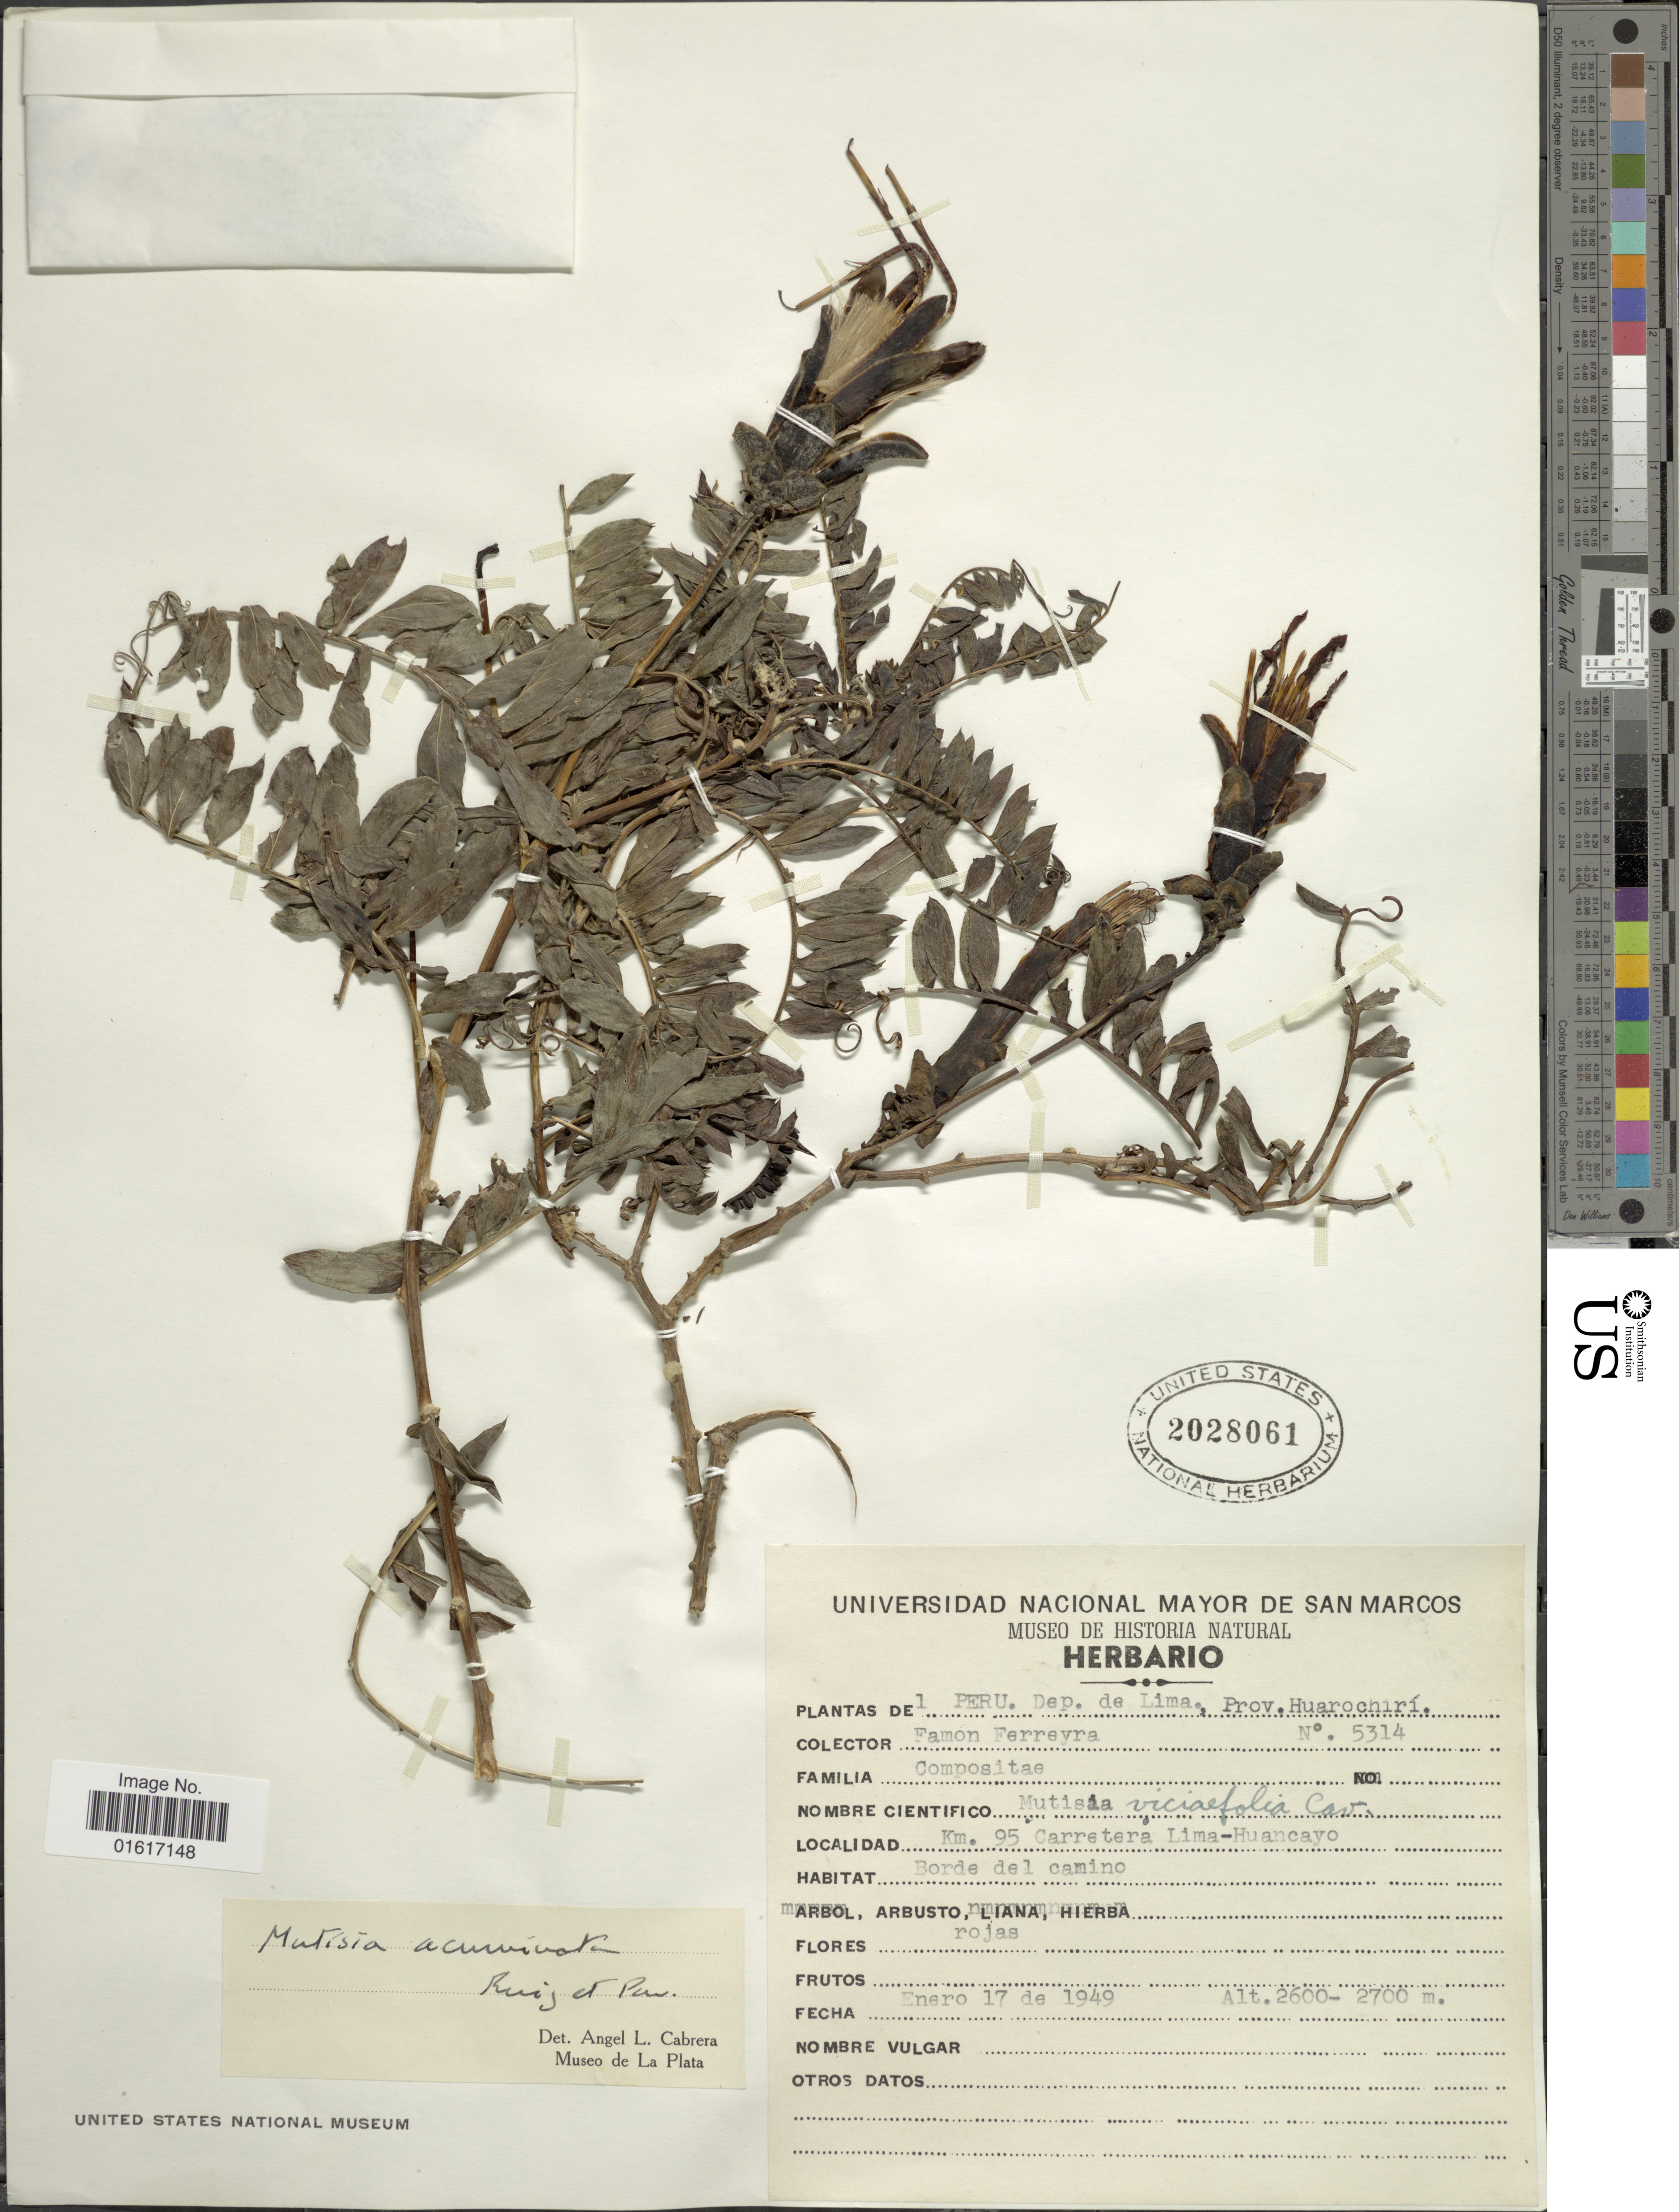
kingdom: Plantae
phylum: Tracheophyta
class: Magnoliopsida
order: Asterales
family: Asteraceae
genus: Mutisia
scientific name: Mutisia acuminata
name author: Ruiz & Pav.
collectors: R. A. Ferreyra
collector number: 5314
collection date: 1949-01-17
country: Peru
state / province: Lima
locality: Prov. Huarochirí. Km. 95 Carretera Lima-Huancayo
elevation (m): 2600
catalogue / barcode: US 2028061